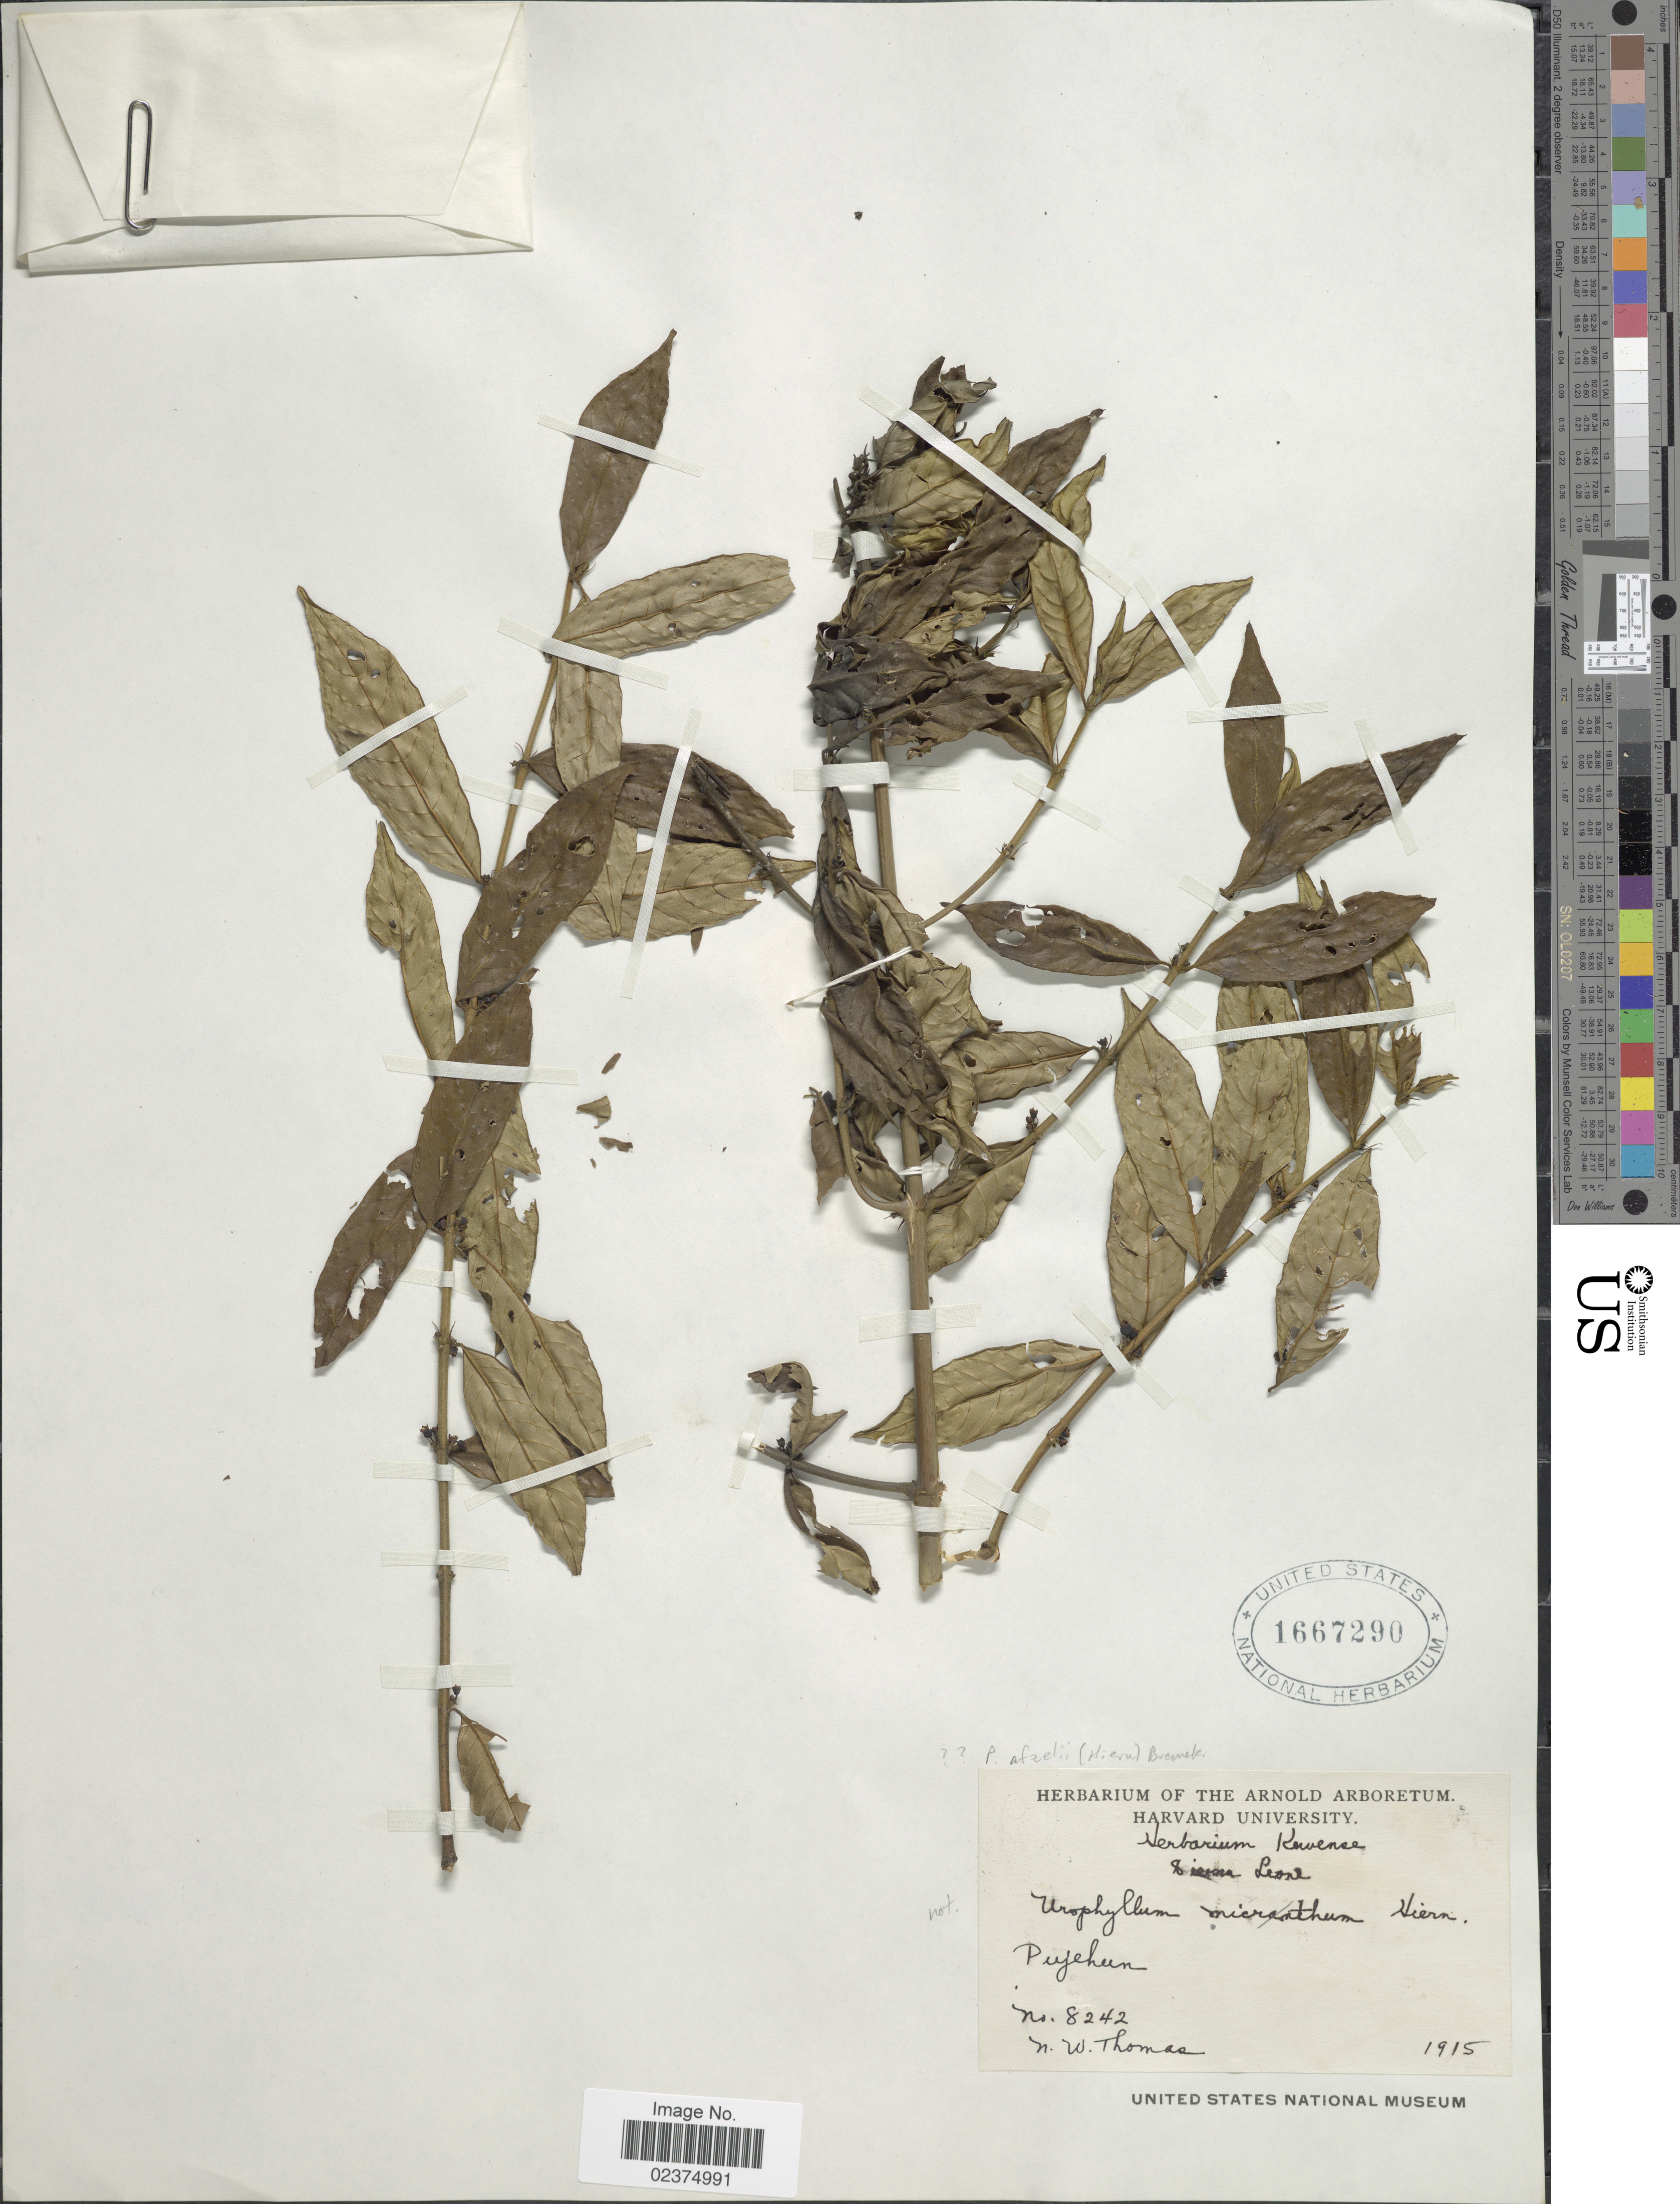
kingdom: Plantae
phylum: Tracheophyta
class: Magnoliopsida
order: Gentianales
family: Rubiaceae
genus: Pauridiantha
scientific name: Pauridiantha afzelii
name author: (Hiern) Bremek.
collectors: N. Thomas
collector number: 8242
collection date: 1915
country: Sierra Leone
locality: Pujehun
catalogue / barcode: US 1667290